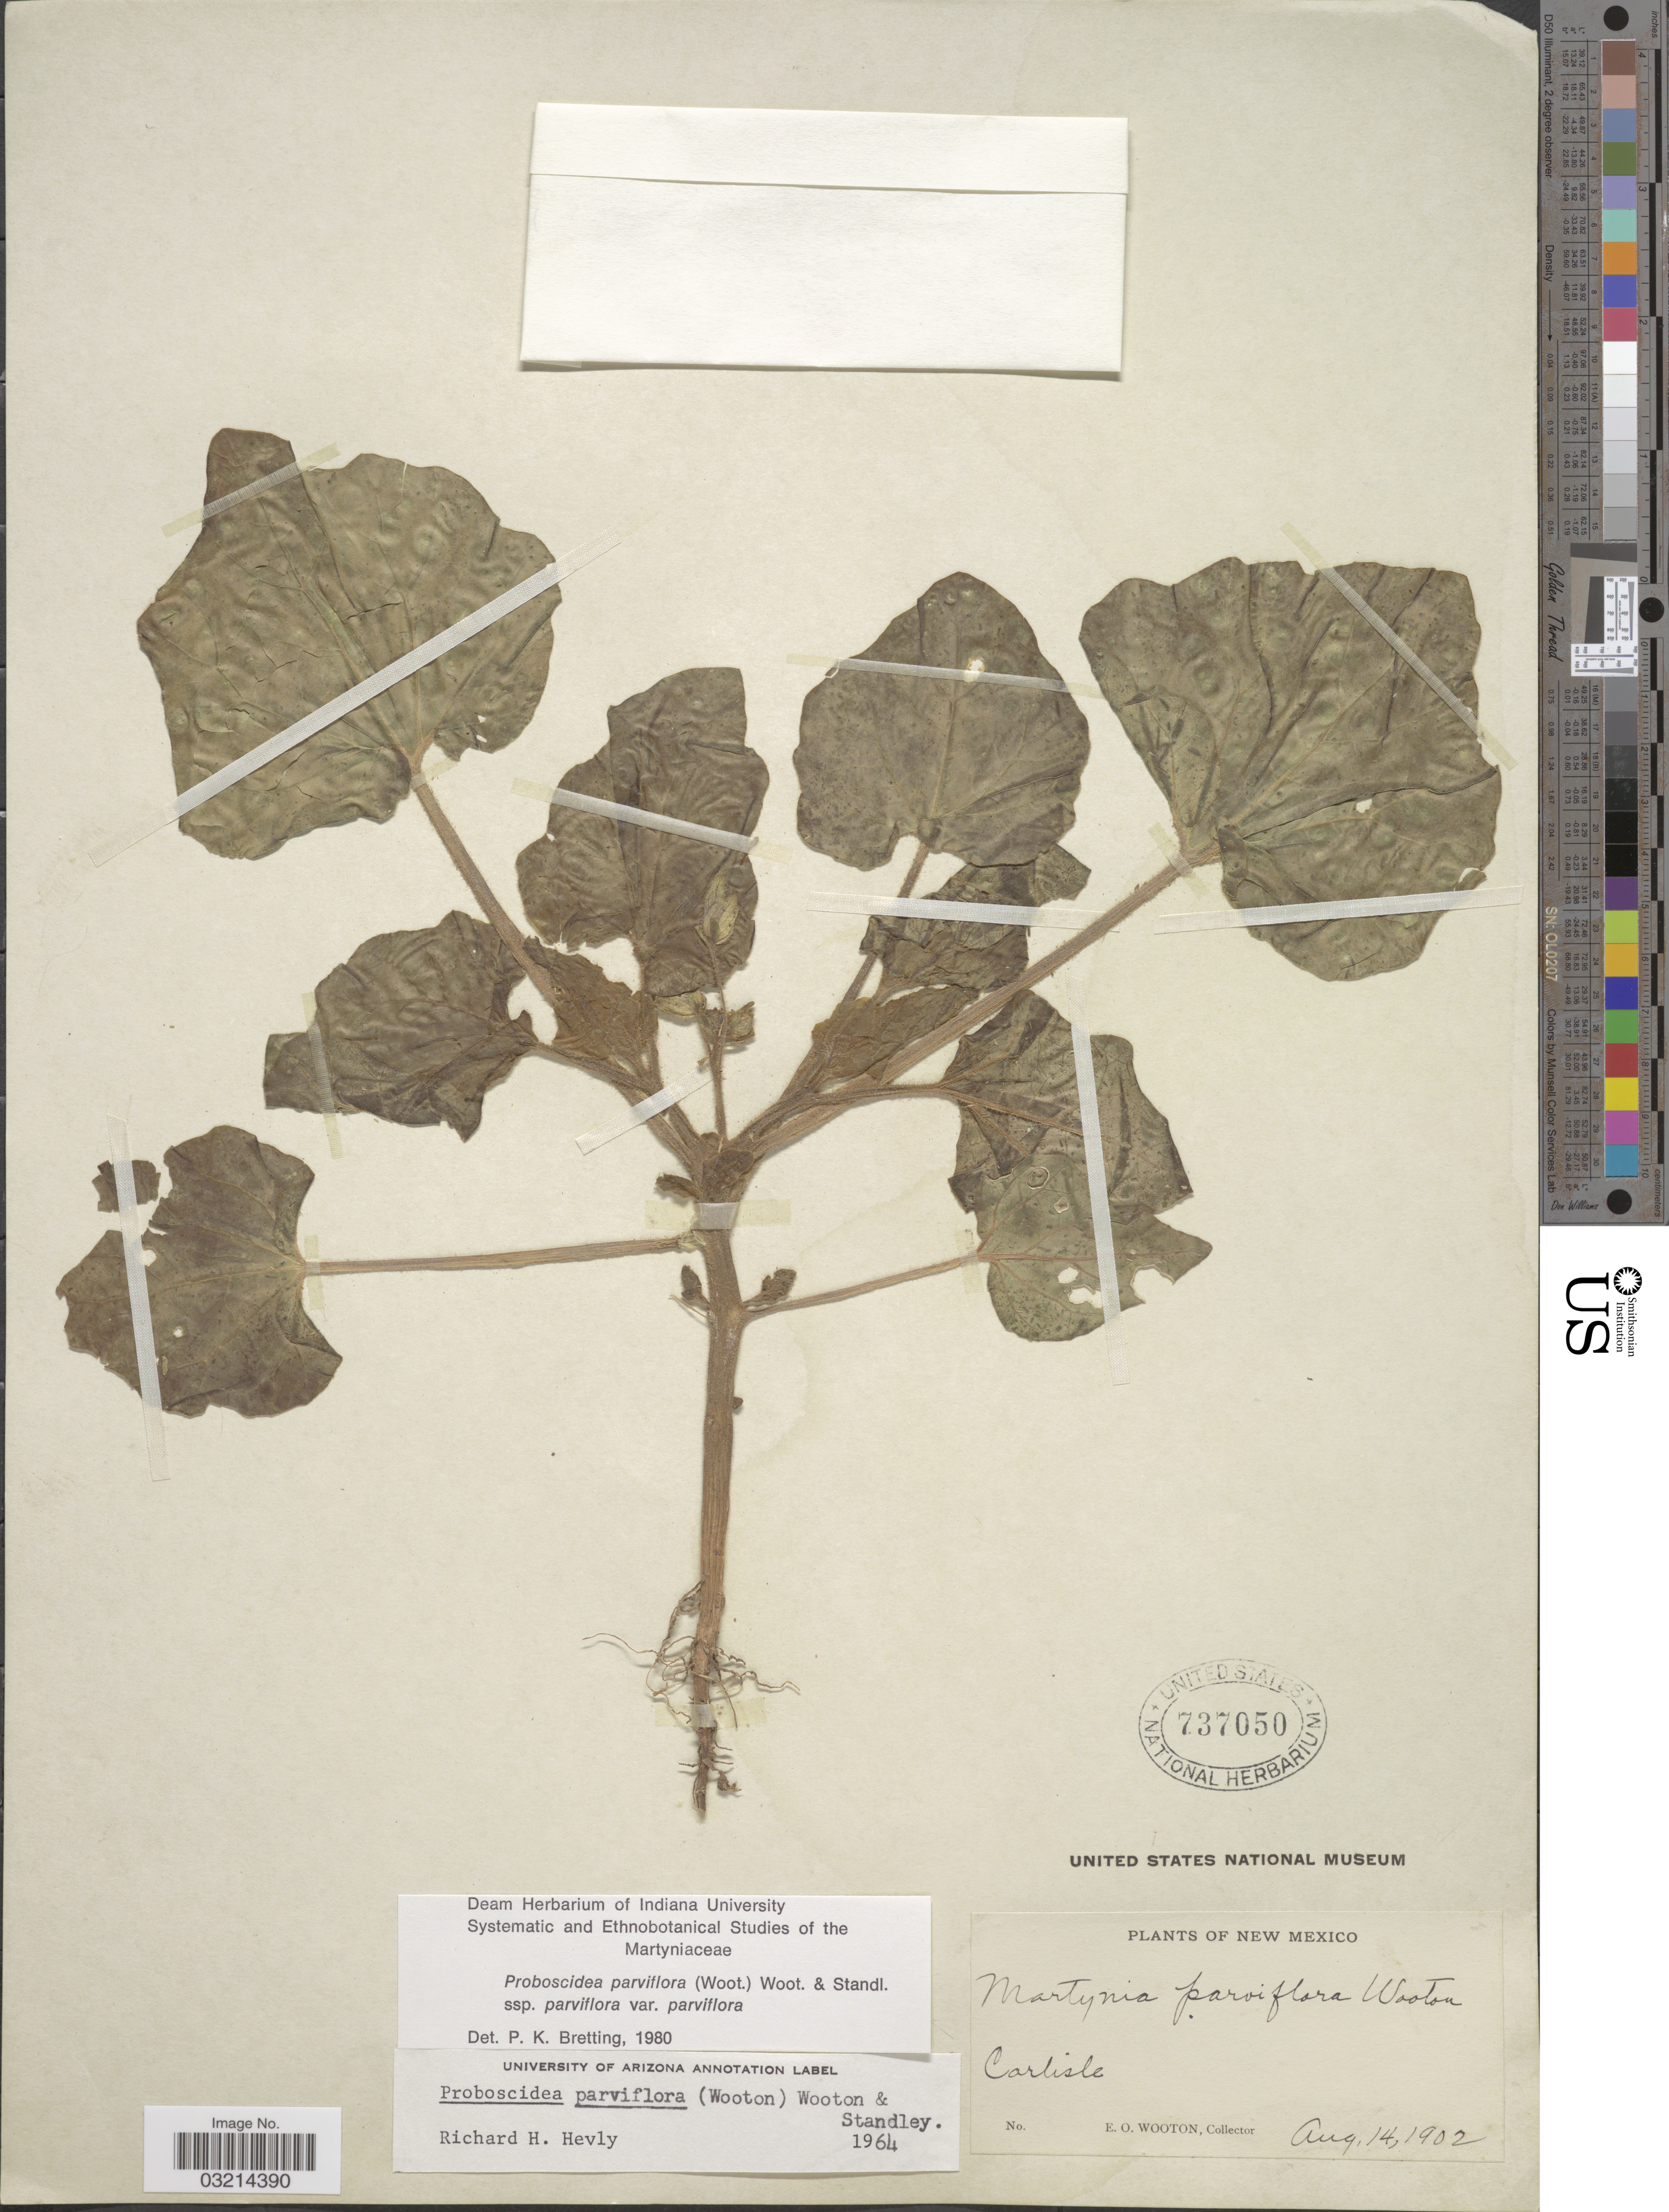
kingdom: Plantae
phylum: Tracheophyta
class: Magnoliopsida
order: Lamiales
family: Martyniaceae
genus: Proboscidea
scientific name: Proboscidea parviflora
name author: (Wooton) Wooton & Standl.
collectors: E. O. Wooton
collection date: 1902-08-14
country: United States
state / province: New Mexico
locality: Carlisle.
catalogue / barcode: US 737050